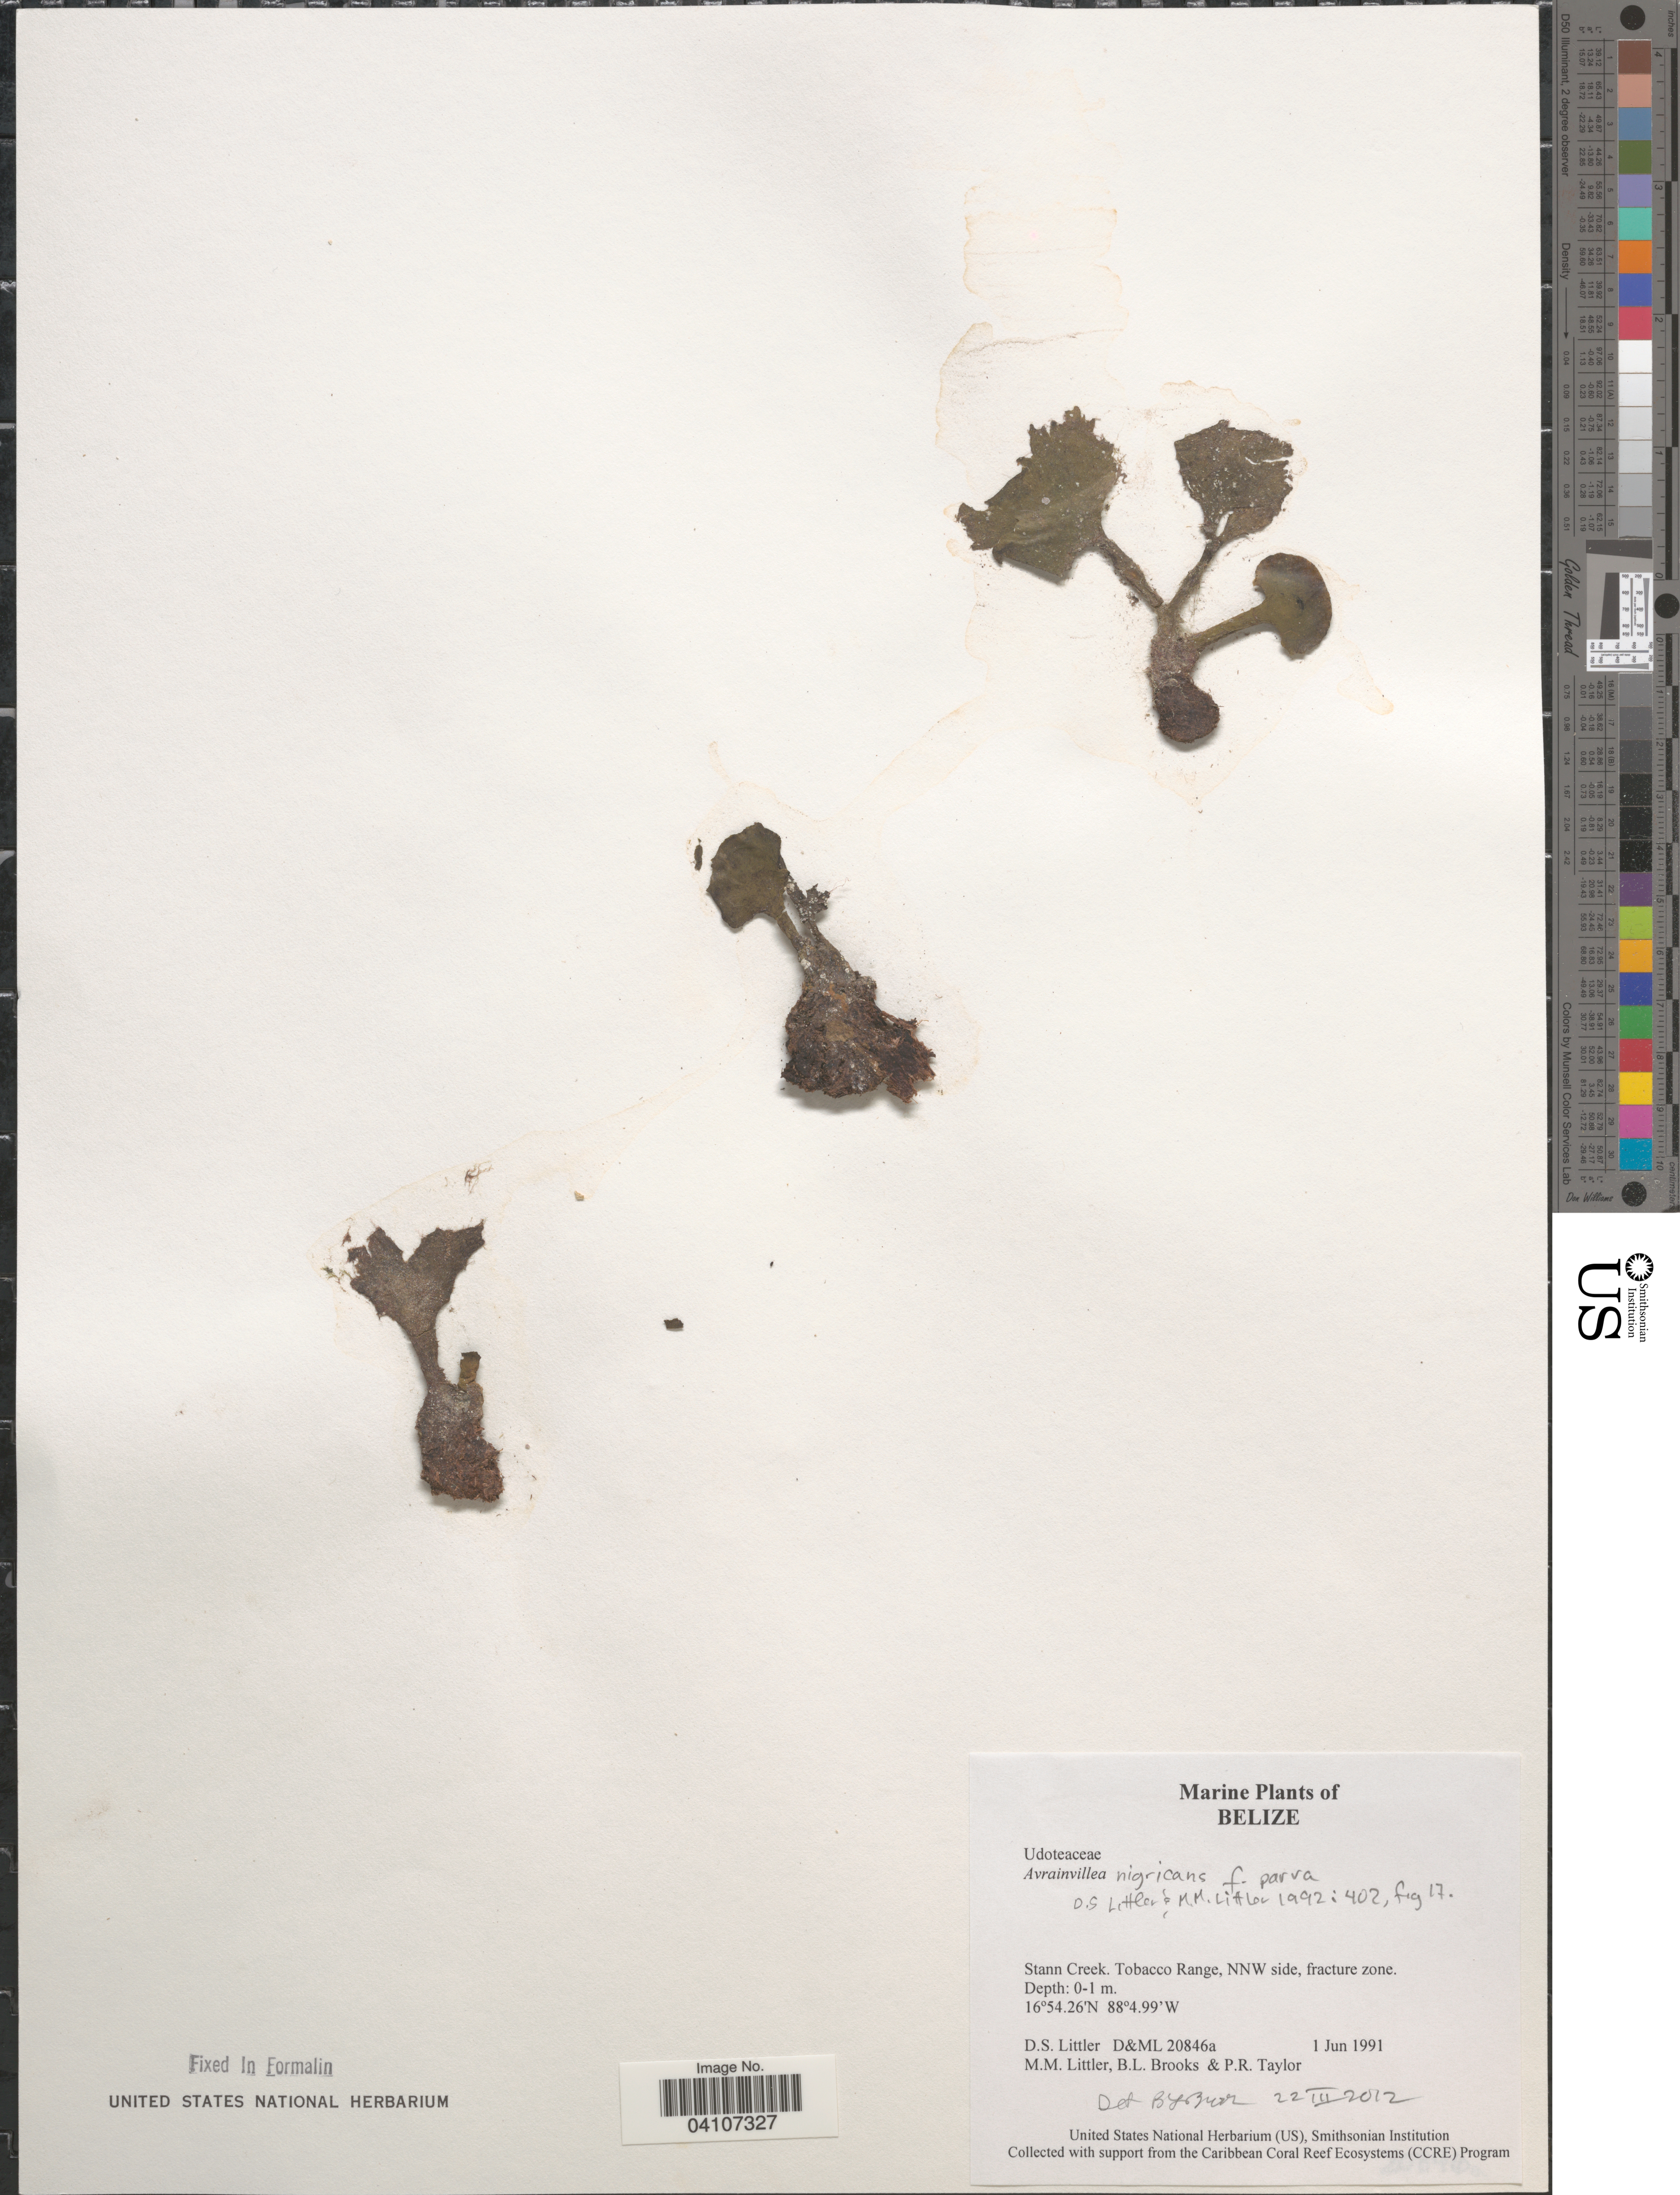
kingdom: Plantae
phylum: Chlorophyta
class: Ulvophyceae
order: Bryopsidales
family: Dichotomosiphonaceae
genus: Avrainvillea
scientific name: Avrainvillea nigricans f. parva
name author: D.S. Littler & Littler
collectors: D. S. Littler, B. Brooks & P. R. Taylor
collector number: D&ML 20846a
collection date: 1991-06-01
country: Belize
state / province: Stann Creek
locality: Tobacco Range, NNW side, fracture zone.